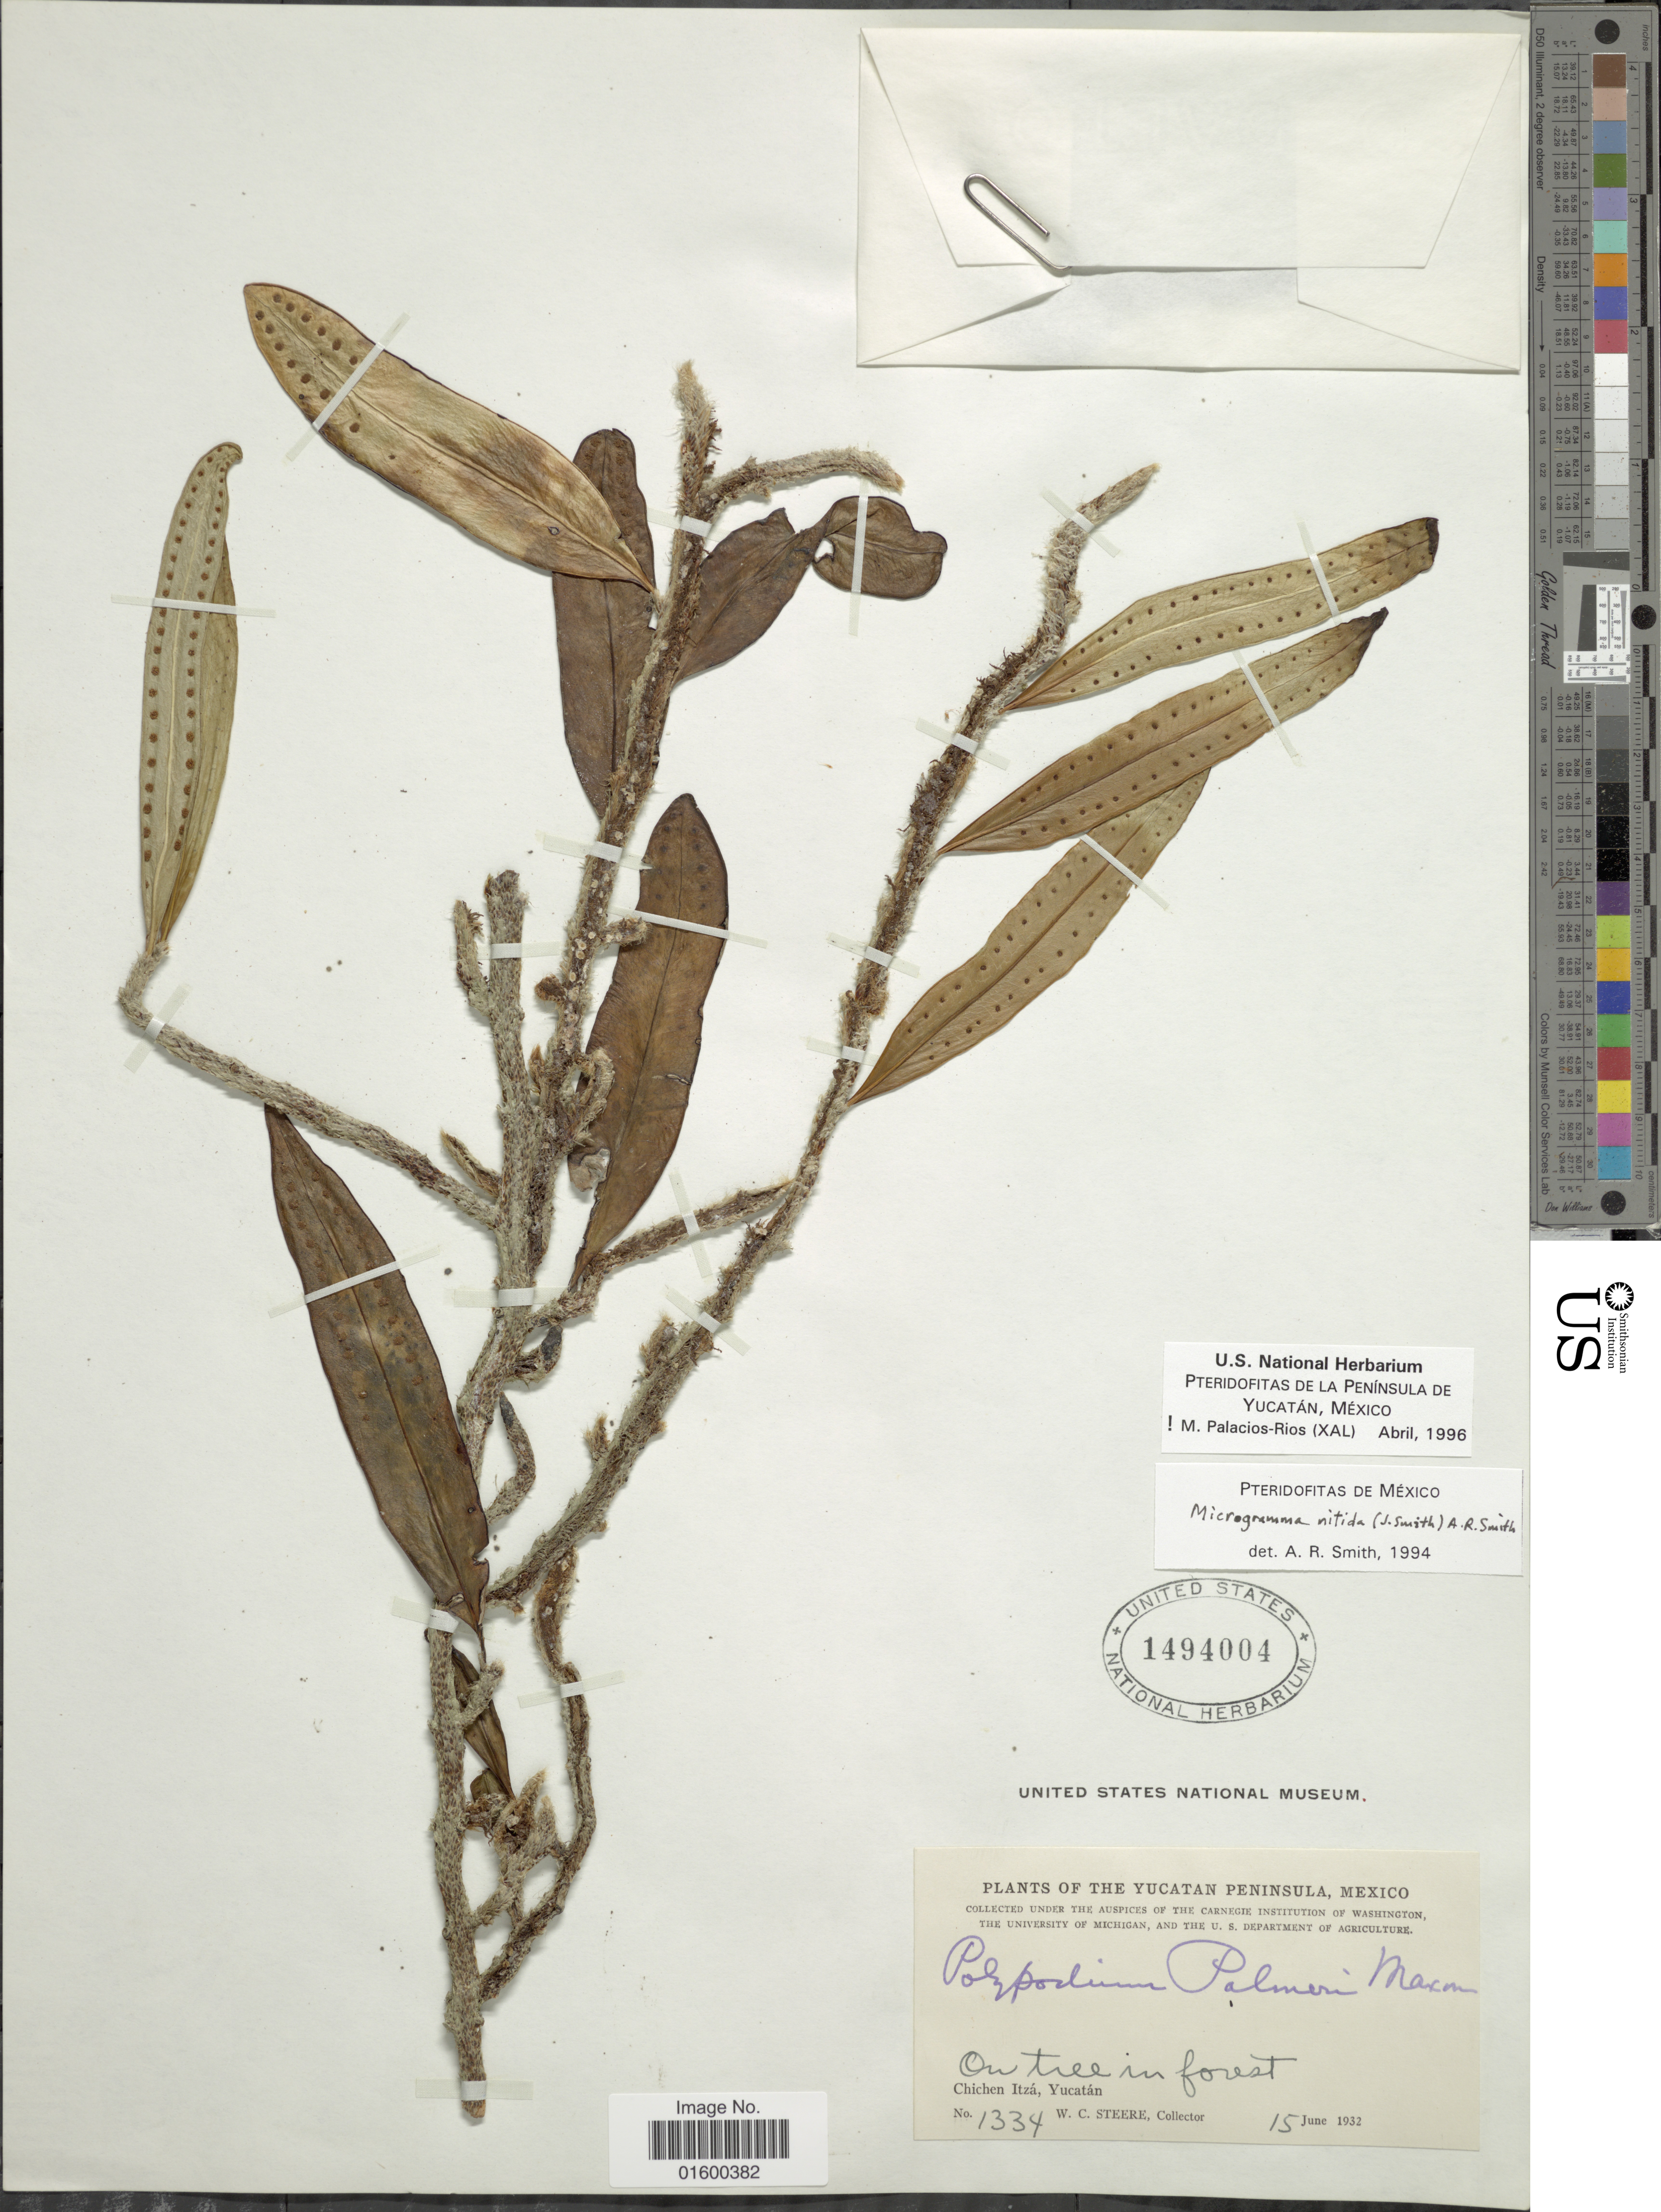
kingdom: Plantae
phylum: Tracheophyta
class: Polypodiopsida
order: Polypodiales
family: Polypodiaceae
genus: Microgramma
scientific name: Microgramma nitida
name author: (J. Sm.) A.R. Sm.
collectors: W. C. Steere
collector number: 1334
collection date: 1932-06-15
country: Mexico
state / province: Yucatán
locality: Yucatan Peninsula, Chichen Itza, Yucatan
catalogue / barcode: US 1494004